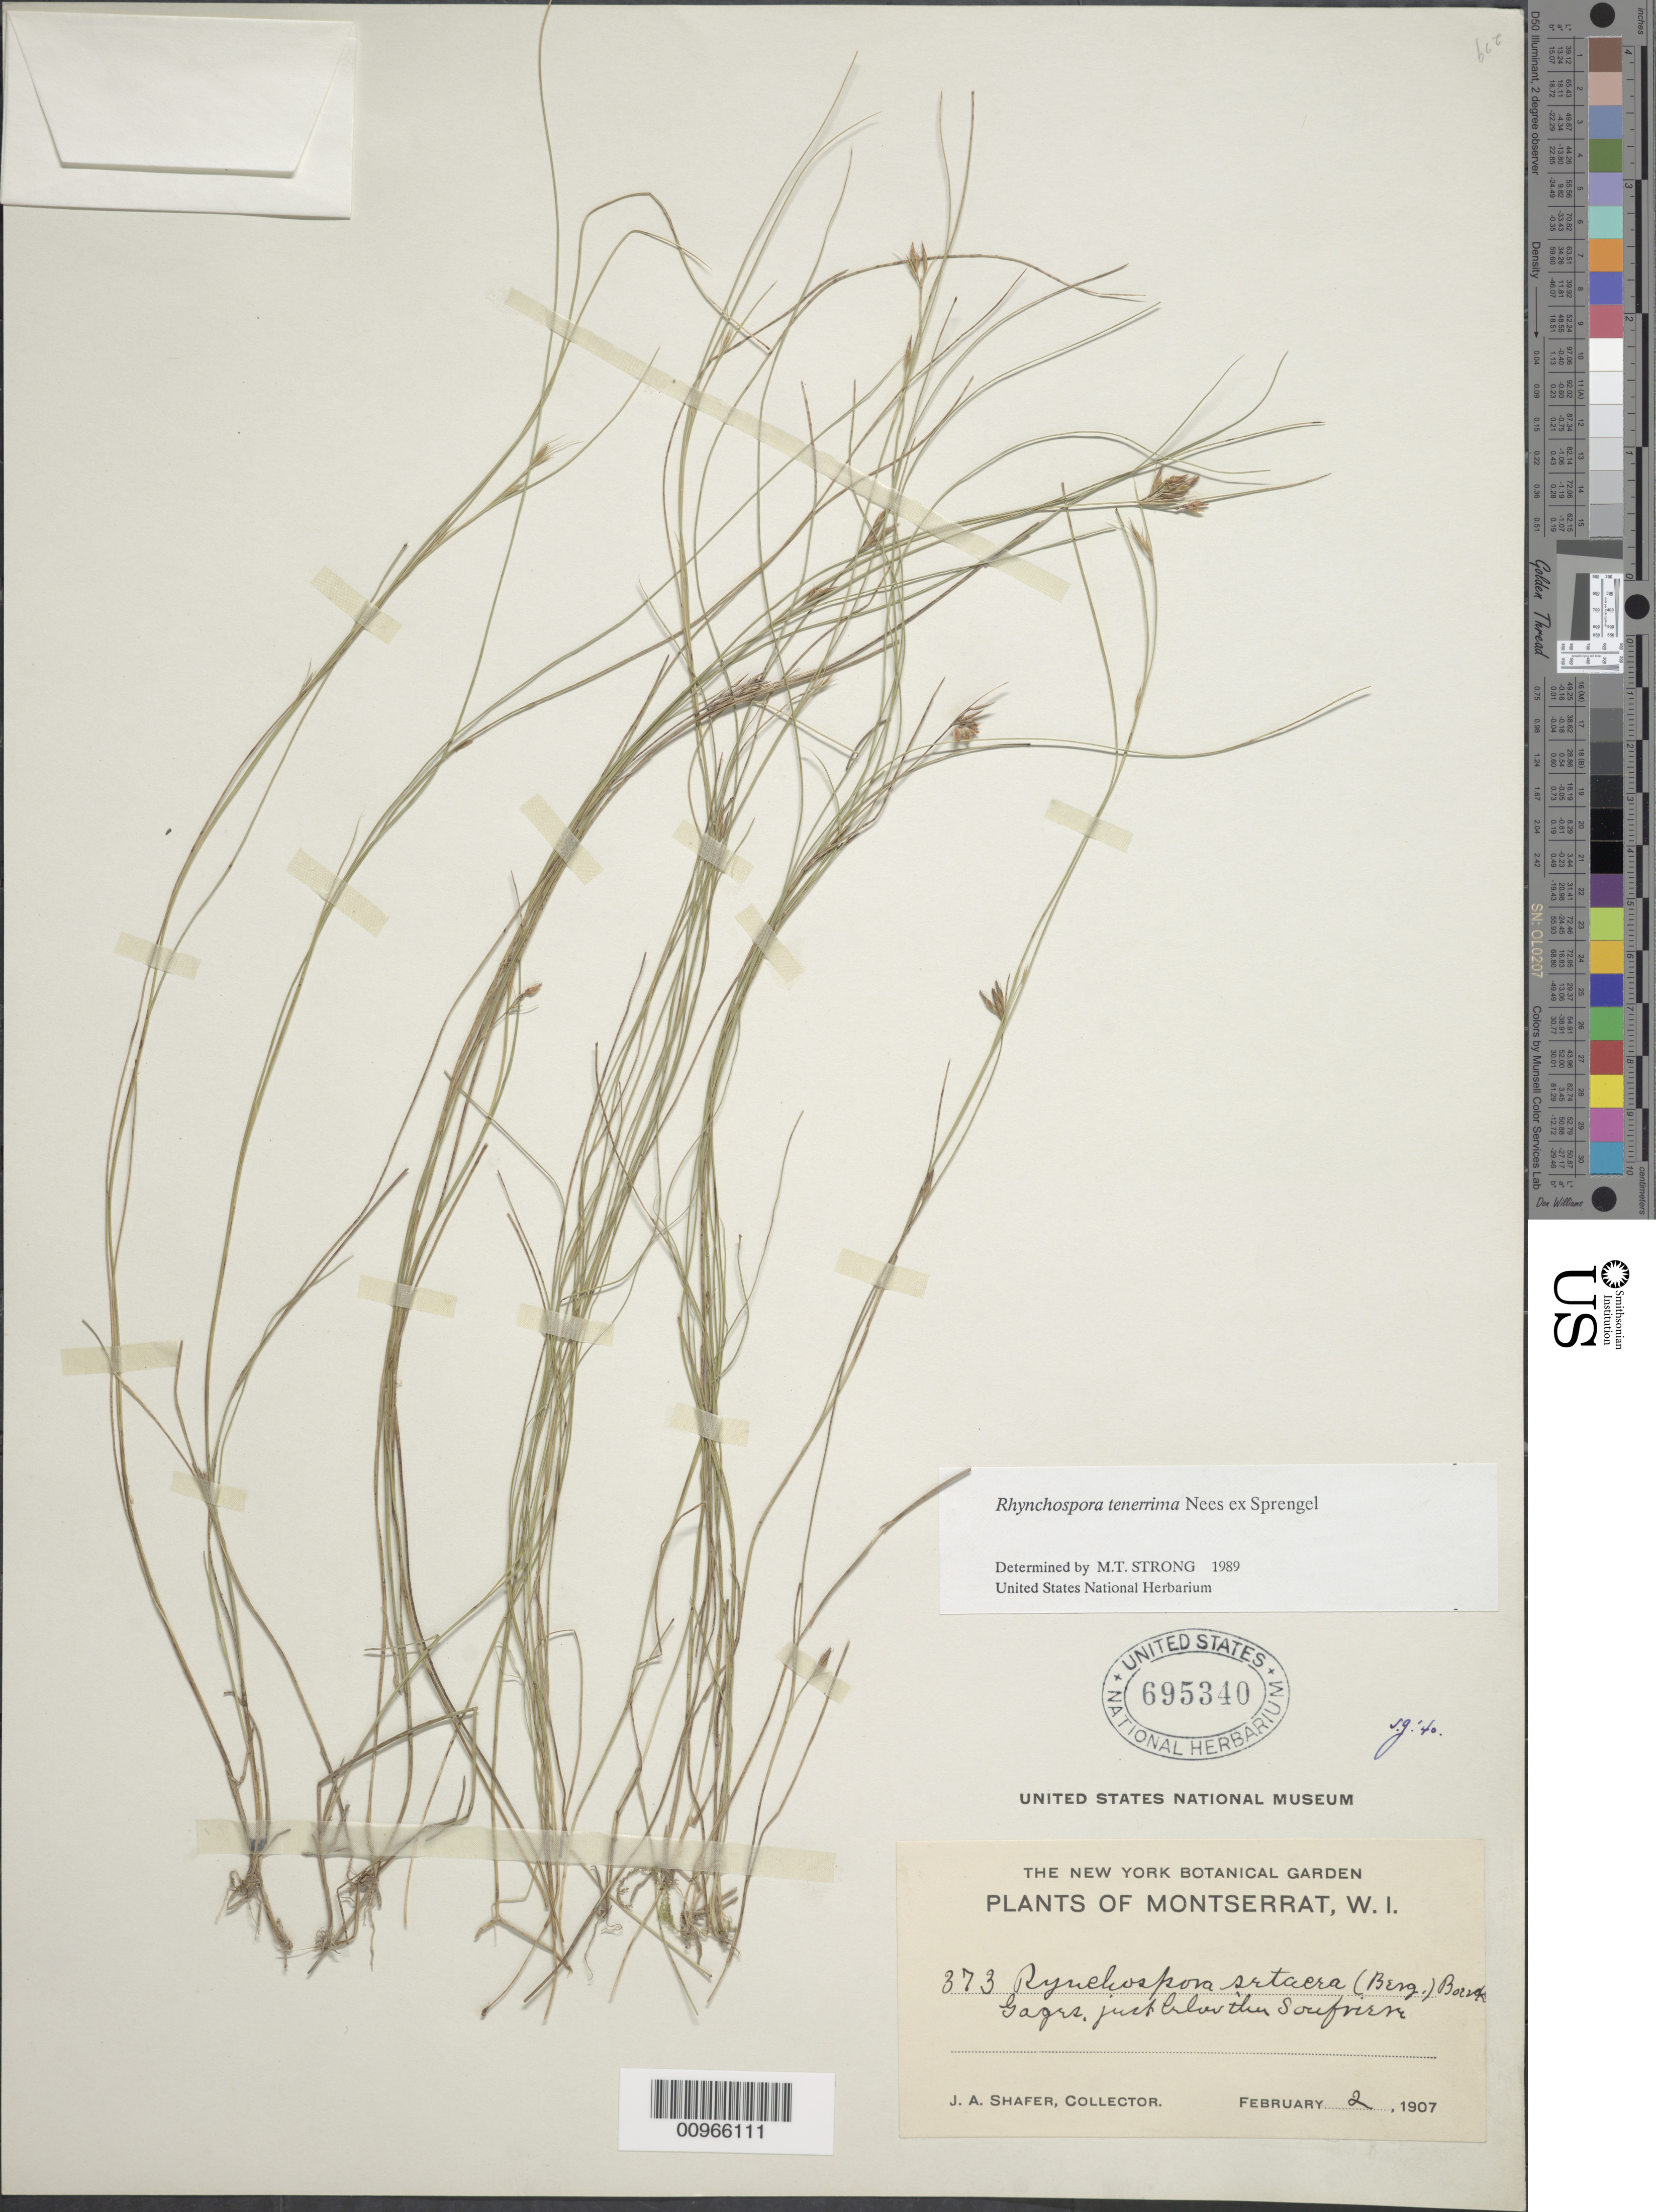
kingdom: Plantae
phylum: Tracheophyta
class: Liliopsida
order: Poales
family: Cyperaceae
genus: Rhynchospora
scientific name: Rhynchospora tenerrima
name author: Nees ex Spreng.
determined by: Strong, M. T., (US), Smithsonian Institution - National Museum of Natural History (UNITED STATES)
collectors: J. A. Shafer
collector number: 373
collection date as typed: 02 Feb 1907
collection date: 1907-02-02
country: Montserrat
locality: Gages, junction below the Soufriere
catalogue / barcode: US 695340